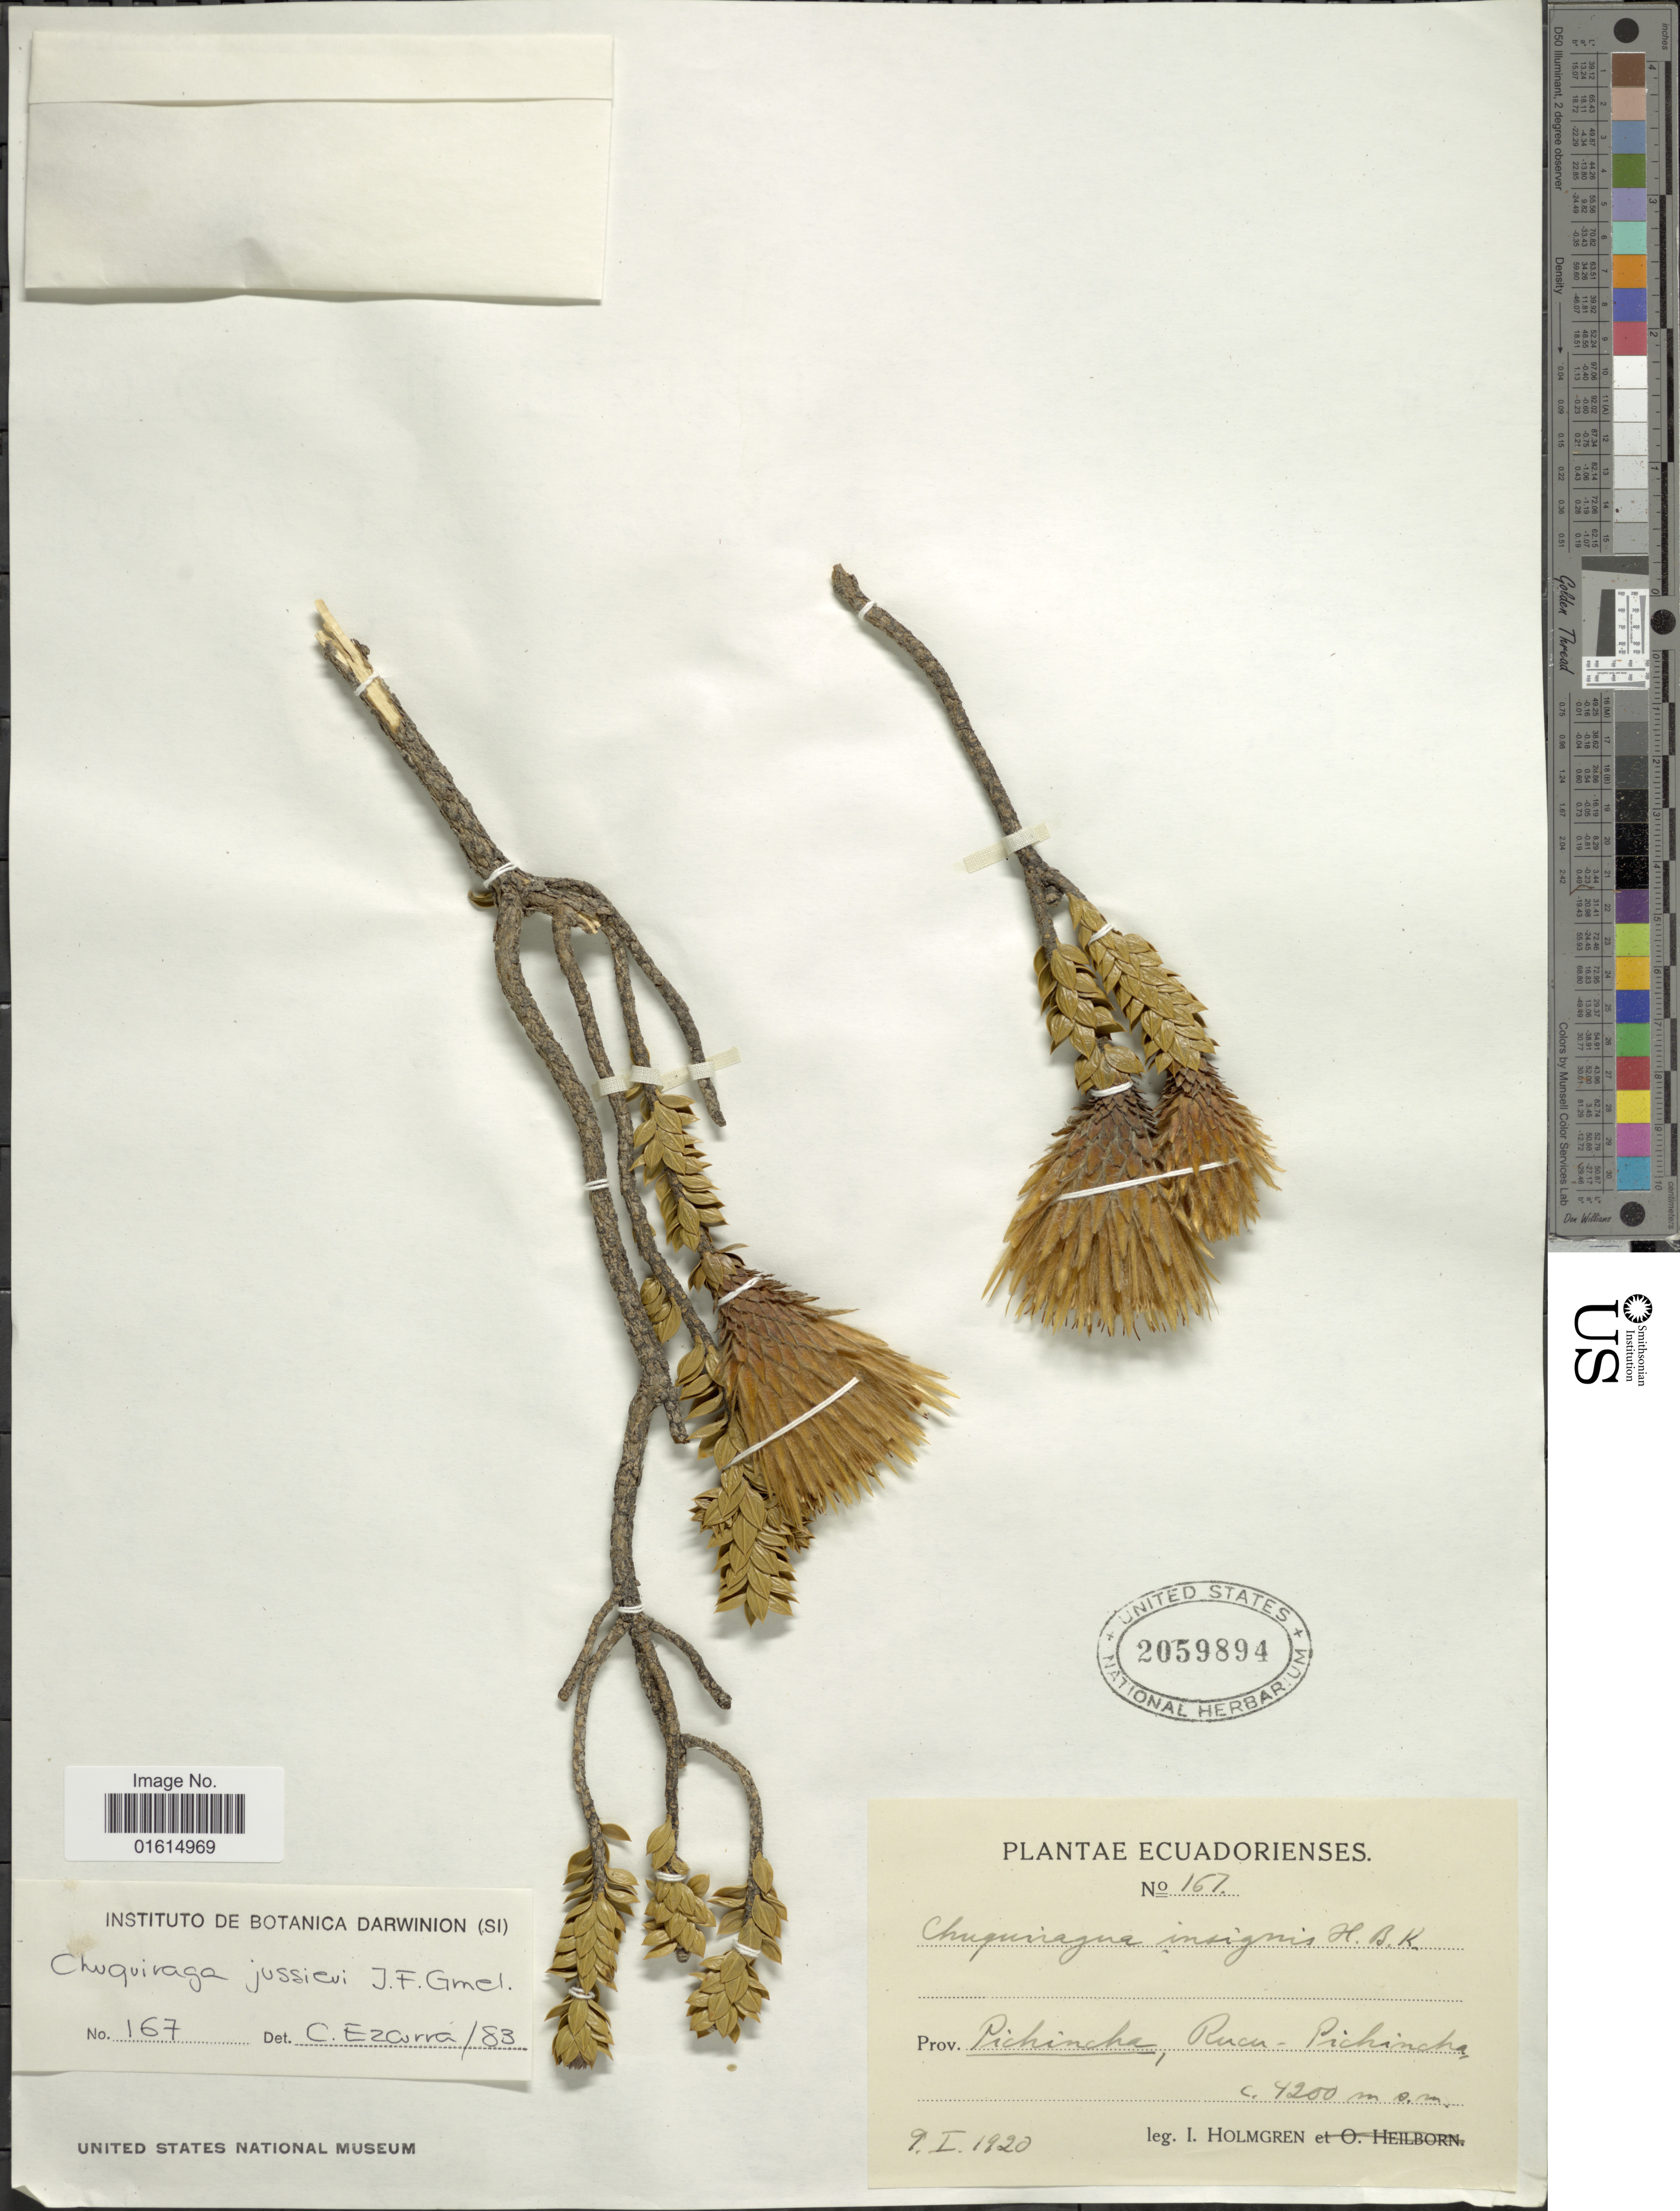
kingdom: Plantae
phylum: Tracheophyta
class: Magnoliopsida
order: Asterales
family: Asteraceae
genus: Chuquiraga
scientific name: Chuquiraga jussieui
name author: J.F. Gmel.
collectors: I. Holmgren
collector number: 167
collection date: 1920-01-09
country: Ecuador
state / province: Pichincha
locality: Ecuadorienses, Prov. Pichincha, Rucu-Pichincha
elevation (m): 4200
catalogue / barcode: US 2059894